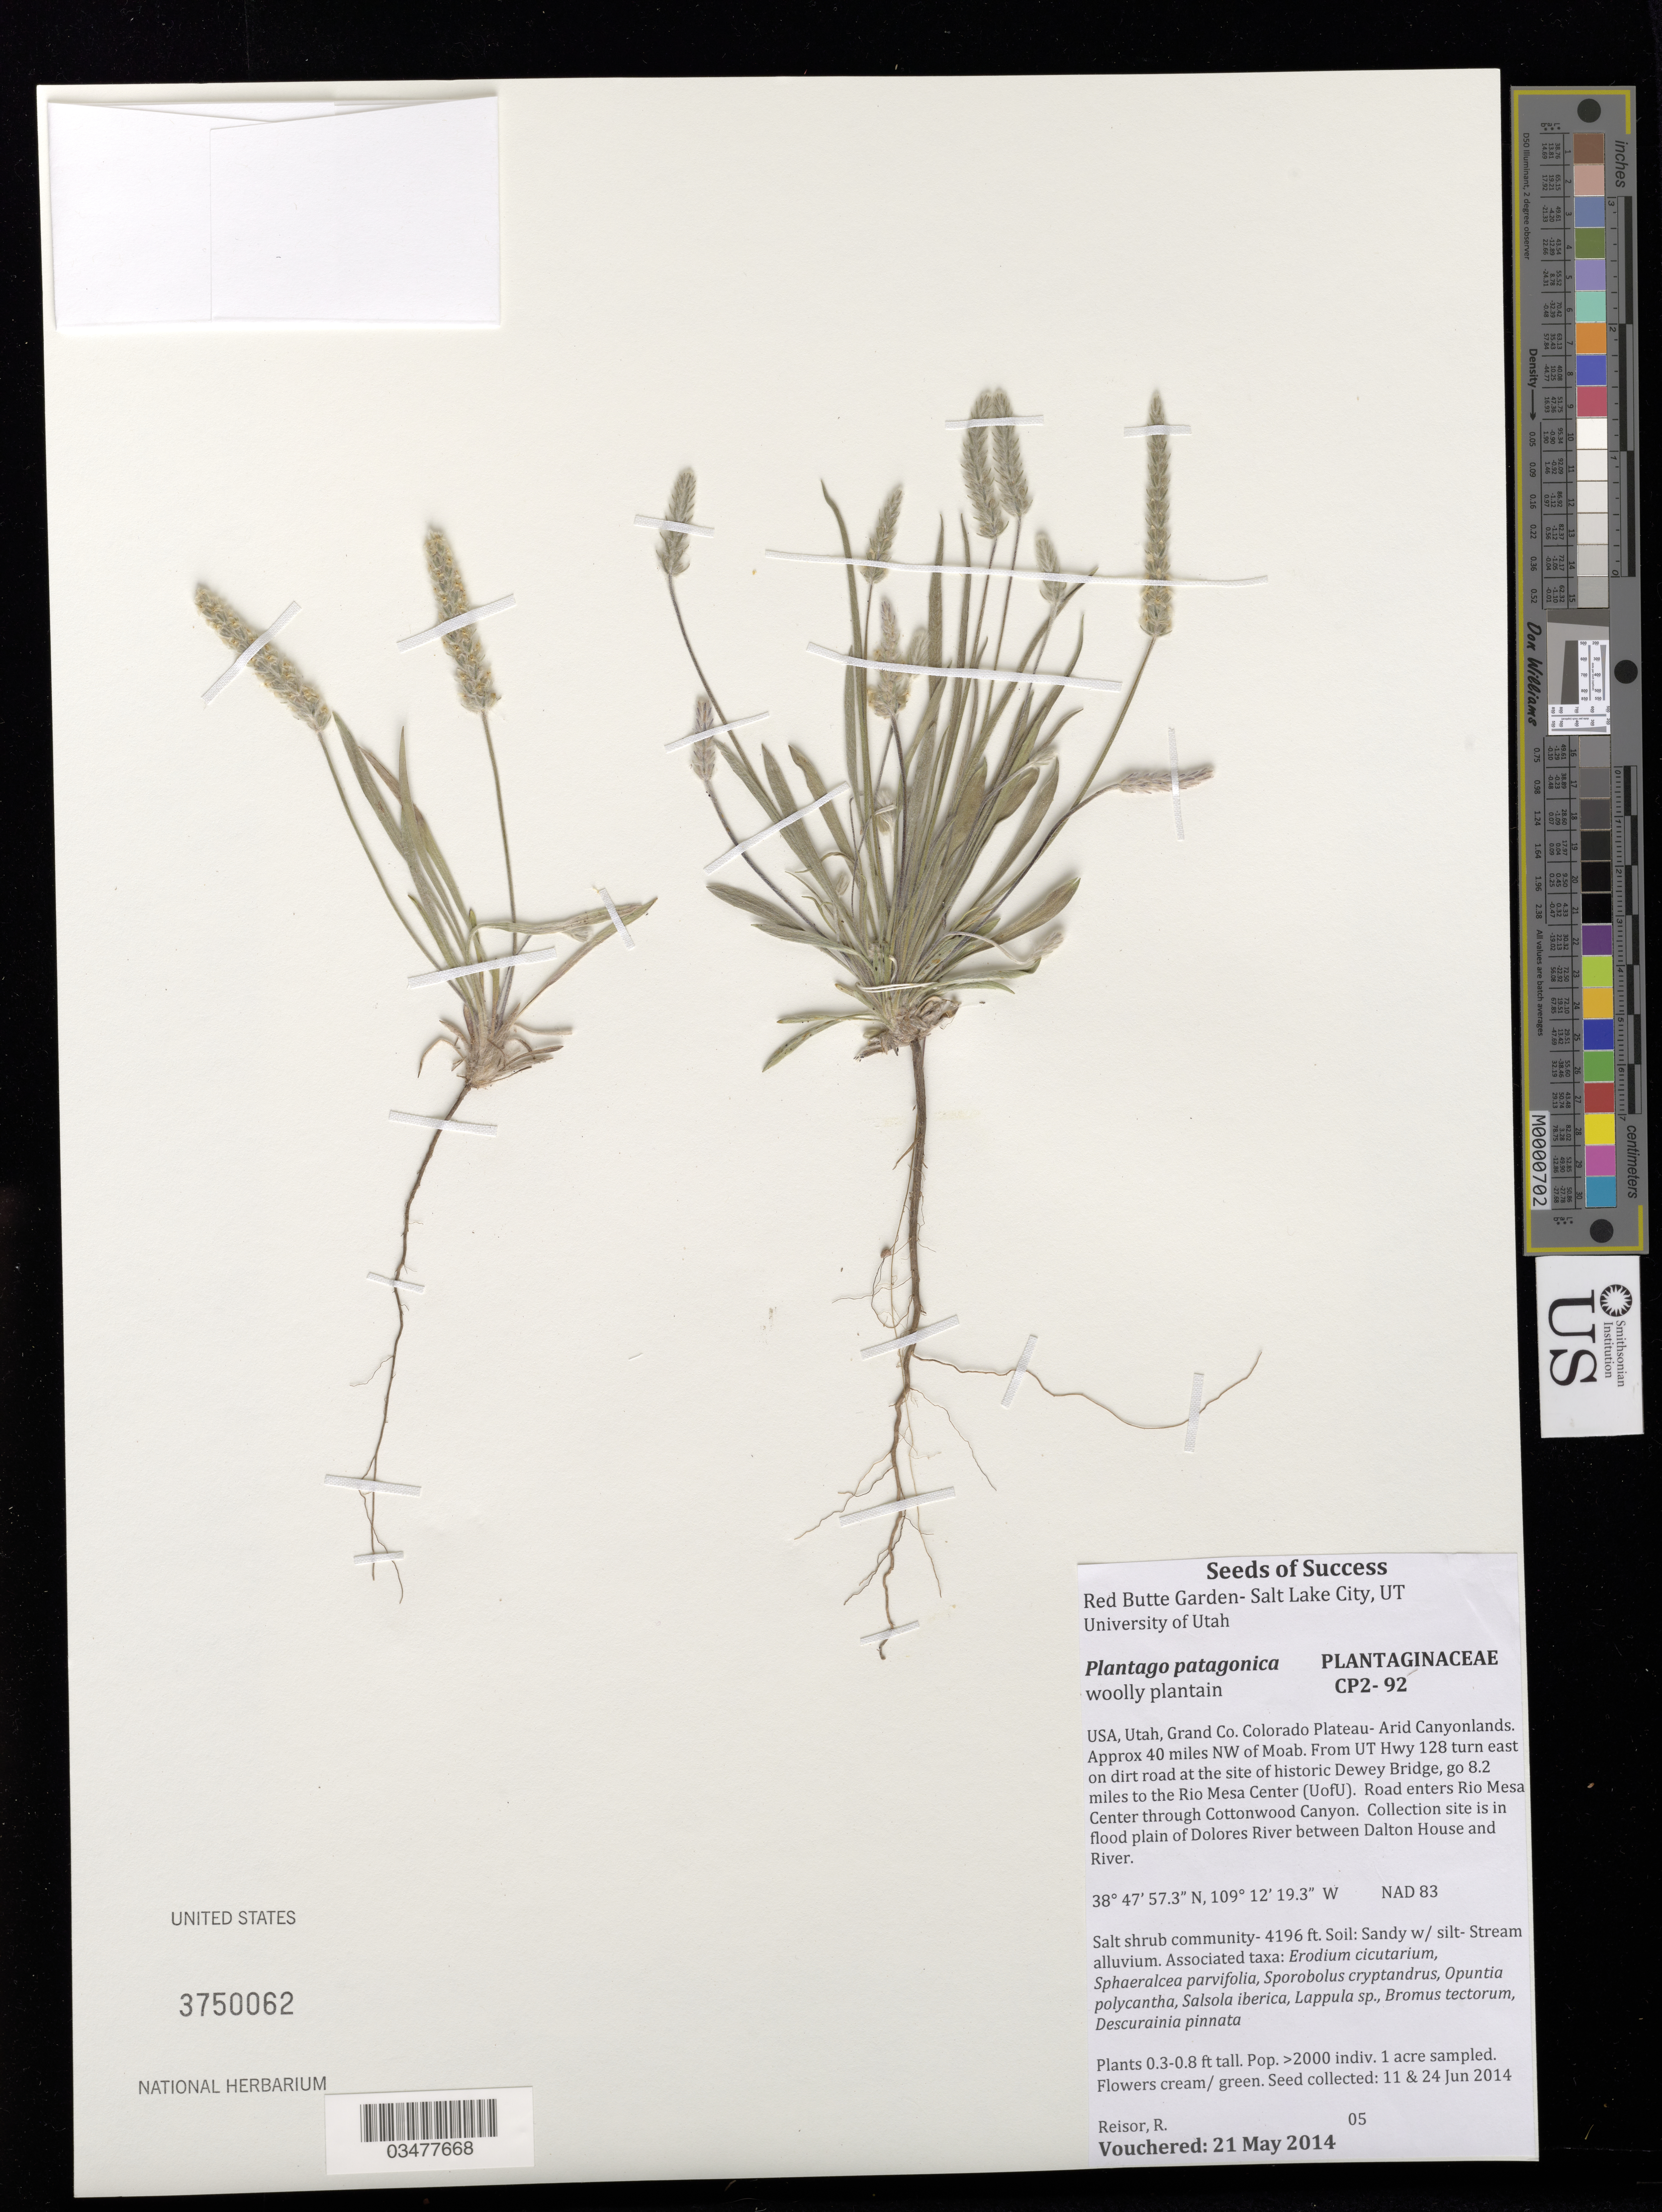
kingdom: Plantae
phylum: Tracheophyta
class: Magnoliopsida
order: Lamiales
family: Plantaginaceae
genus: Plantago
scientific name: Plantago patagonica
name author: Jacq.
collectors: R. Reisor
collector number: CP2-92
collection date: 2014-05-21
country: United States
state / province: Utah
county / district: Grand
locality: Rio Mesa Center. Flood plain of Dolores River between Dalton House and River.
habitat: Salt shrub community. Soil: Sandy w/silt-Stream alluvium. With Salsola iberica, Lappula sp., Bromus tectorum, etc.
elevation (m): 1279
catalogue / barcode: US 3750062